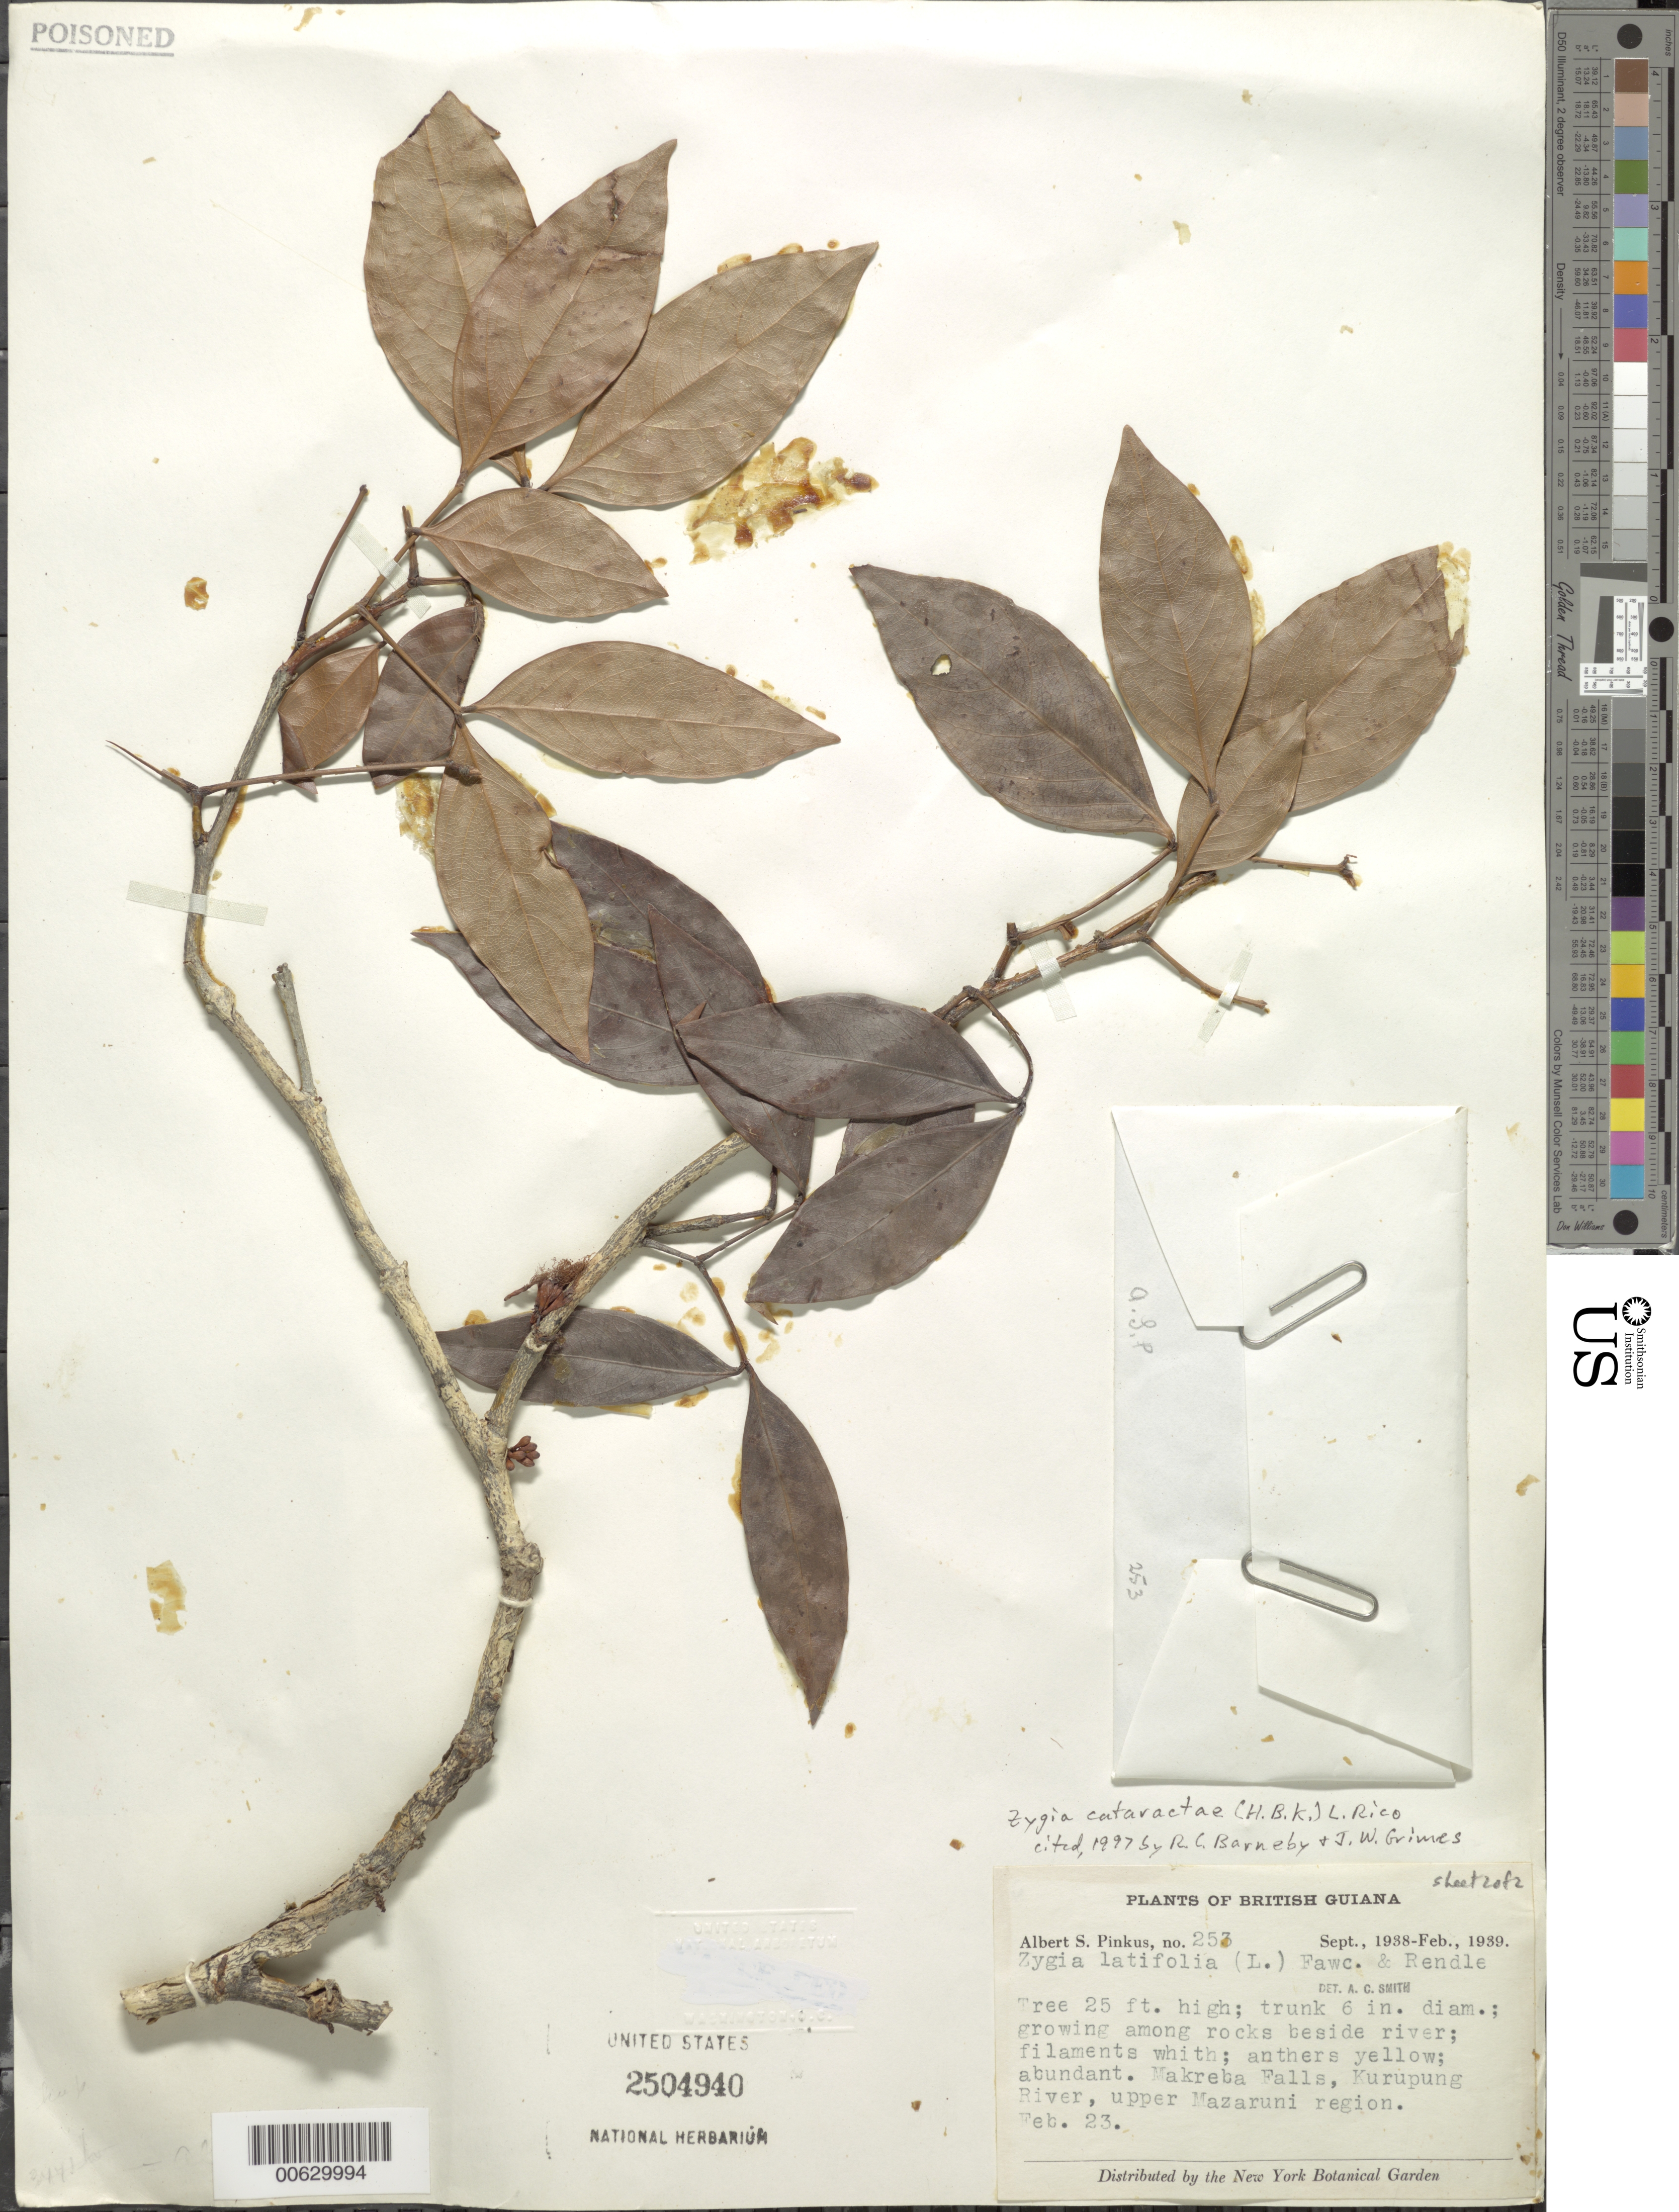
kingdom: Plantae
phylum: Tracheophyta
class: Magnoliopsida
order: Fabales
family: Fabaceae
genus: Zygia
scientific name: Zygia cataractae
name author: (Kunth) L. Rico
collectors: A. Pinkus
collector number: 253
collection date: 1939-02-23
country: Guyana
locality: Growing among rocks beside river; Makreba Falls, Kurupung River, upper Mazaruni region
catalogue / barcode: US 2504940